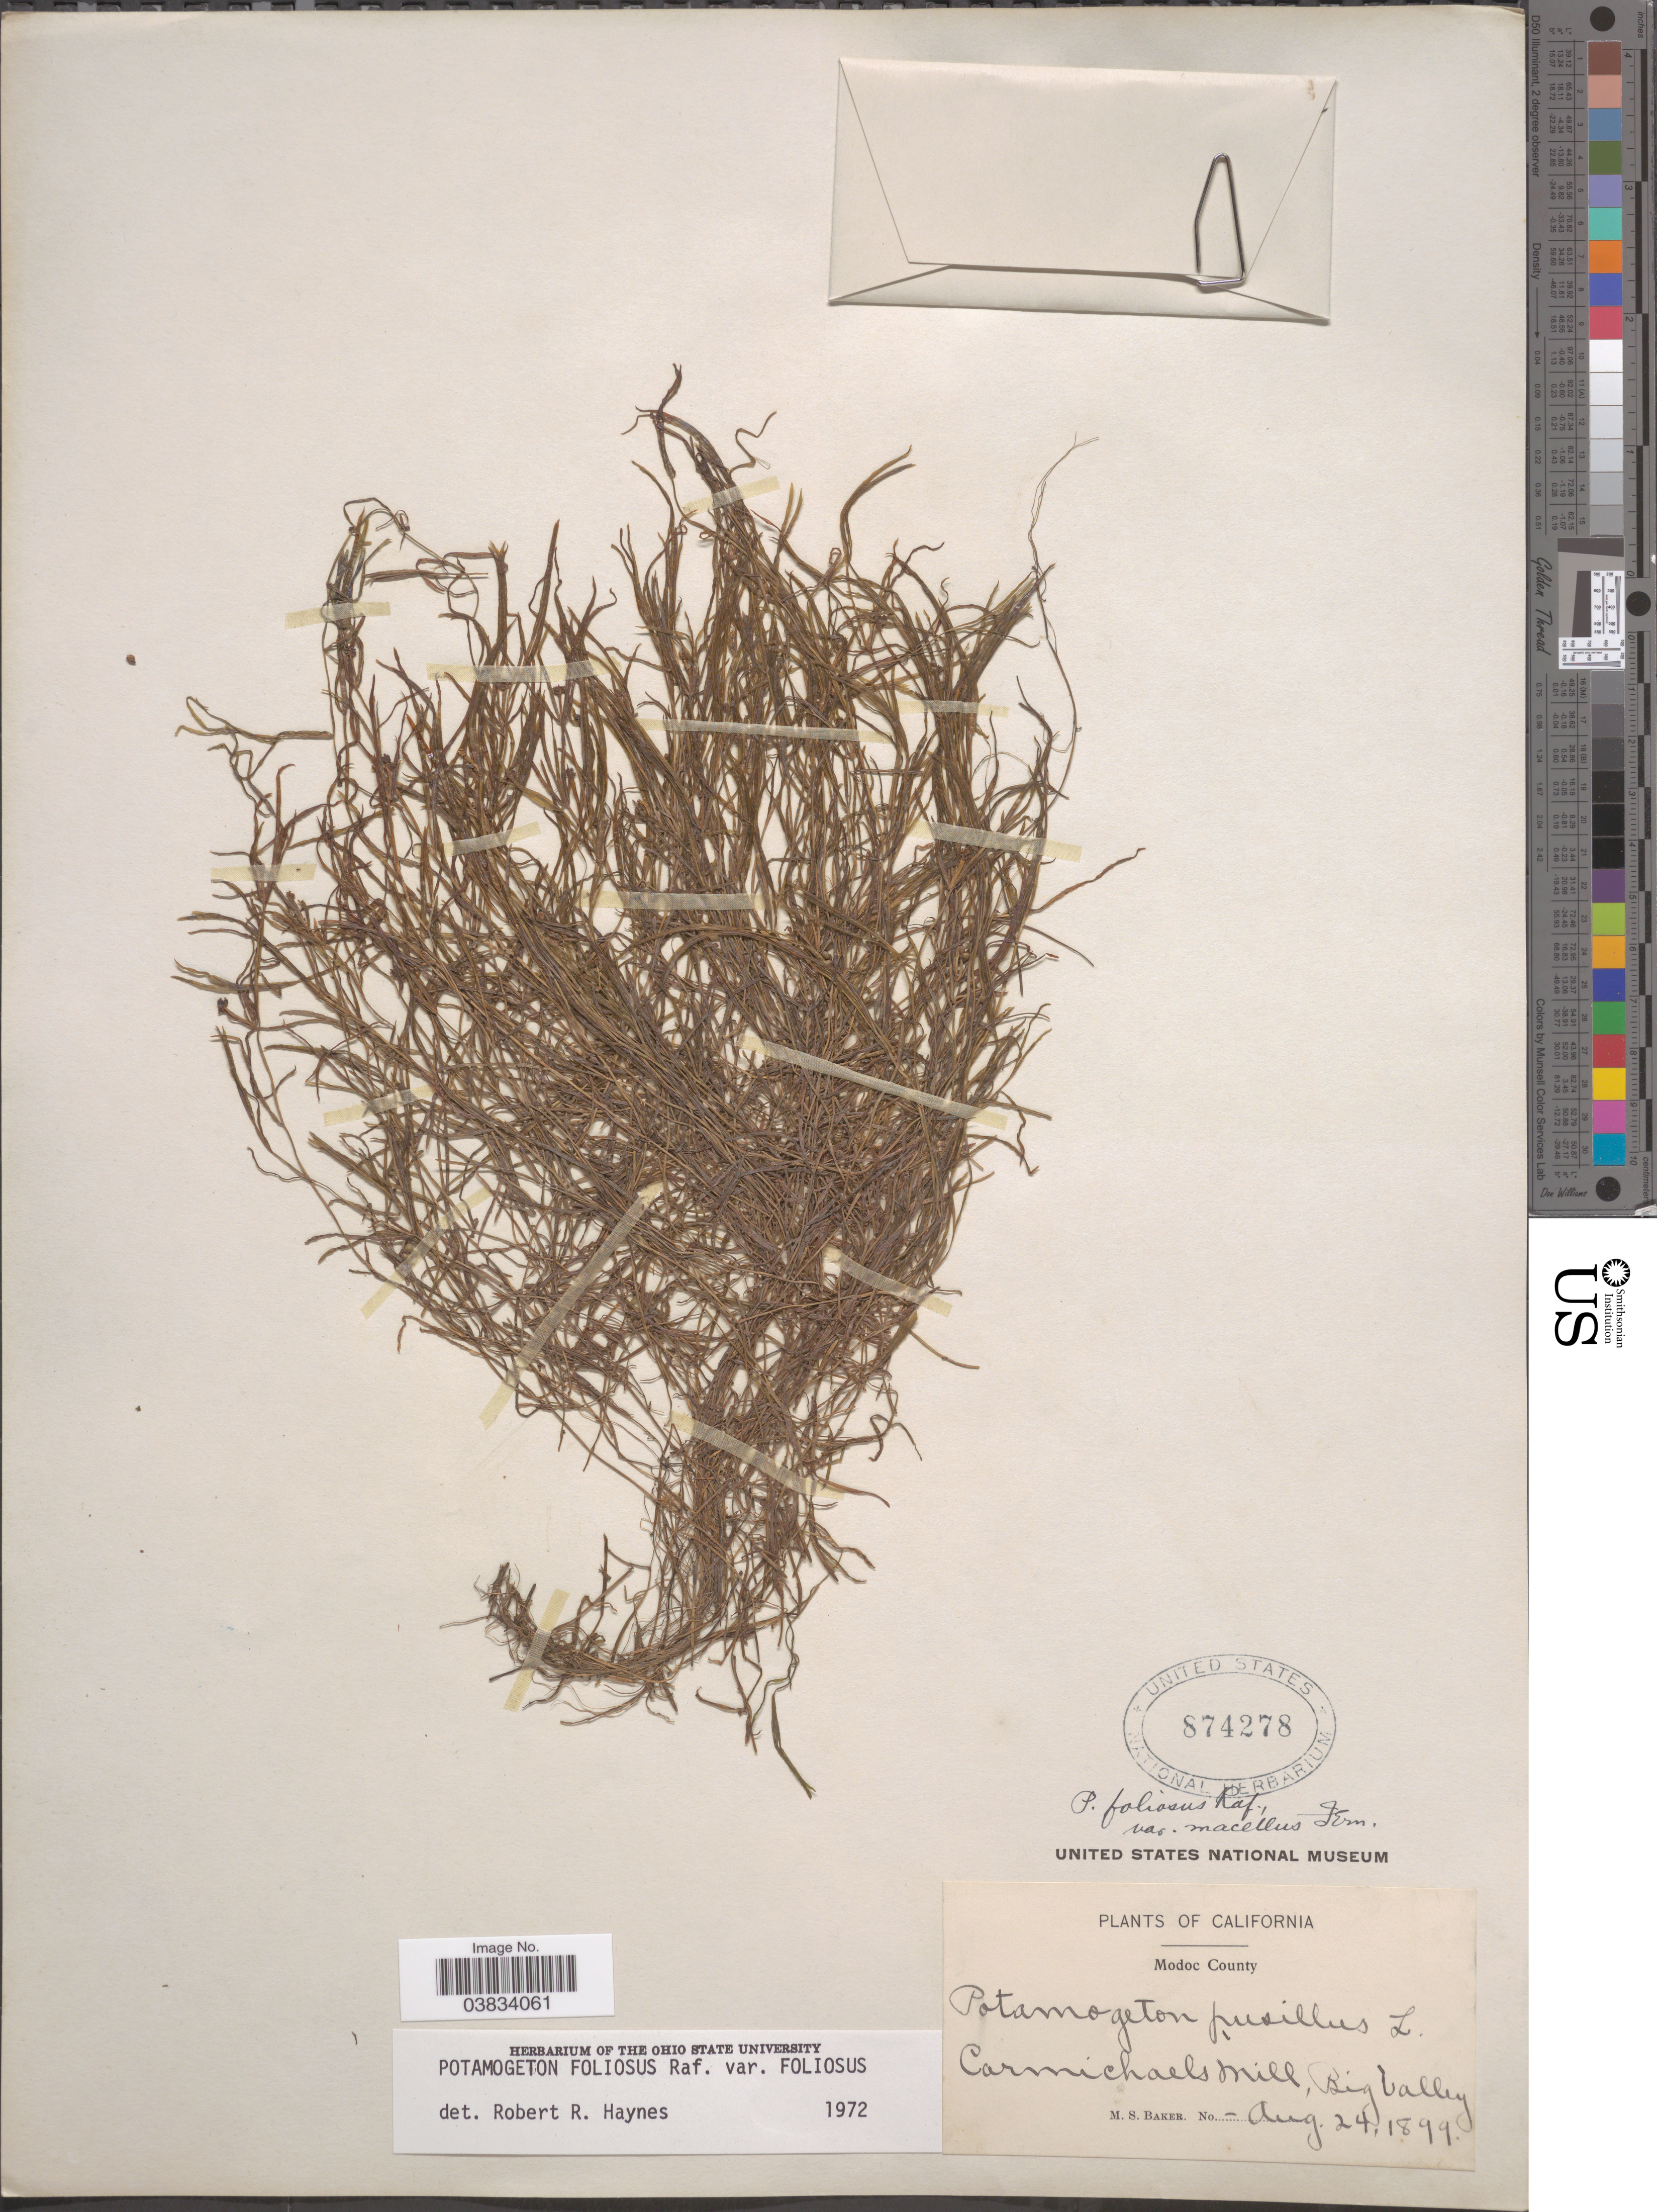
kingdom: Plantae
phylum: Tracheophyta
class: Liliopsida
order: Alismatales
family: Potamogetonaceae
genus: Potamogeton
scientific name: Potamogeton foliosus var. foliosus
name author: Raf.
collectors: M. S. Baker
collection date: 1899-08-24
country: United States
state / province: California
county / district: Modoc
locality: Modoc County. Carmichaels Mill, Big Valley.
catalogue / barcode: US 874278